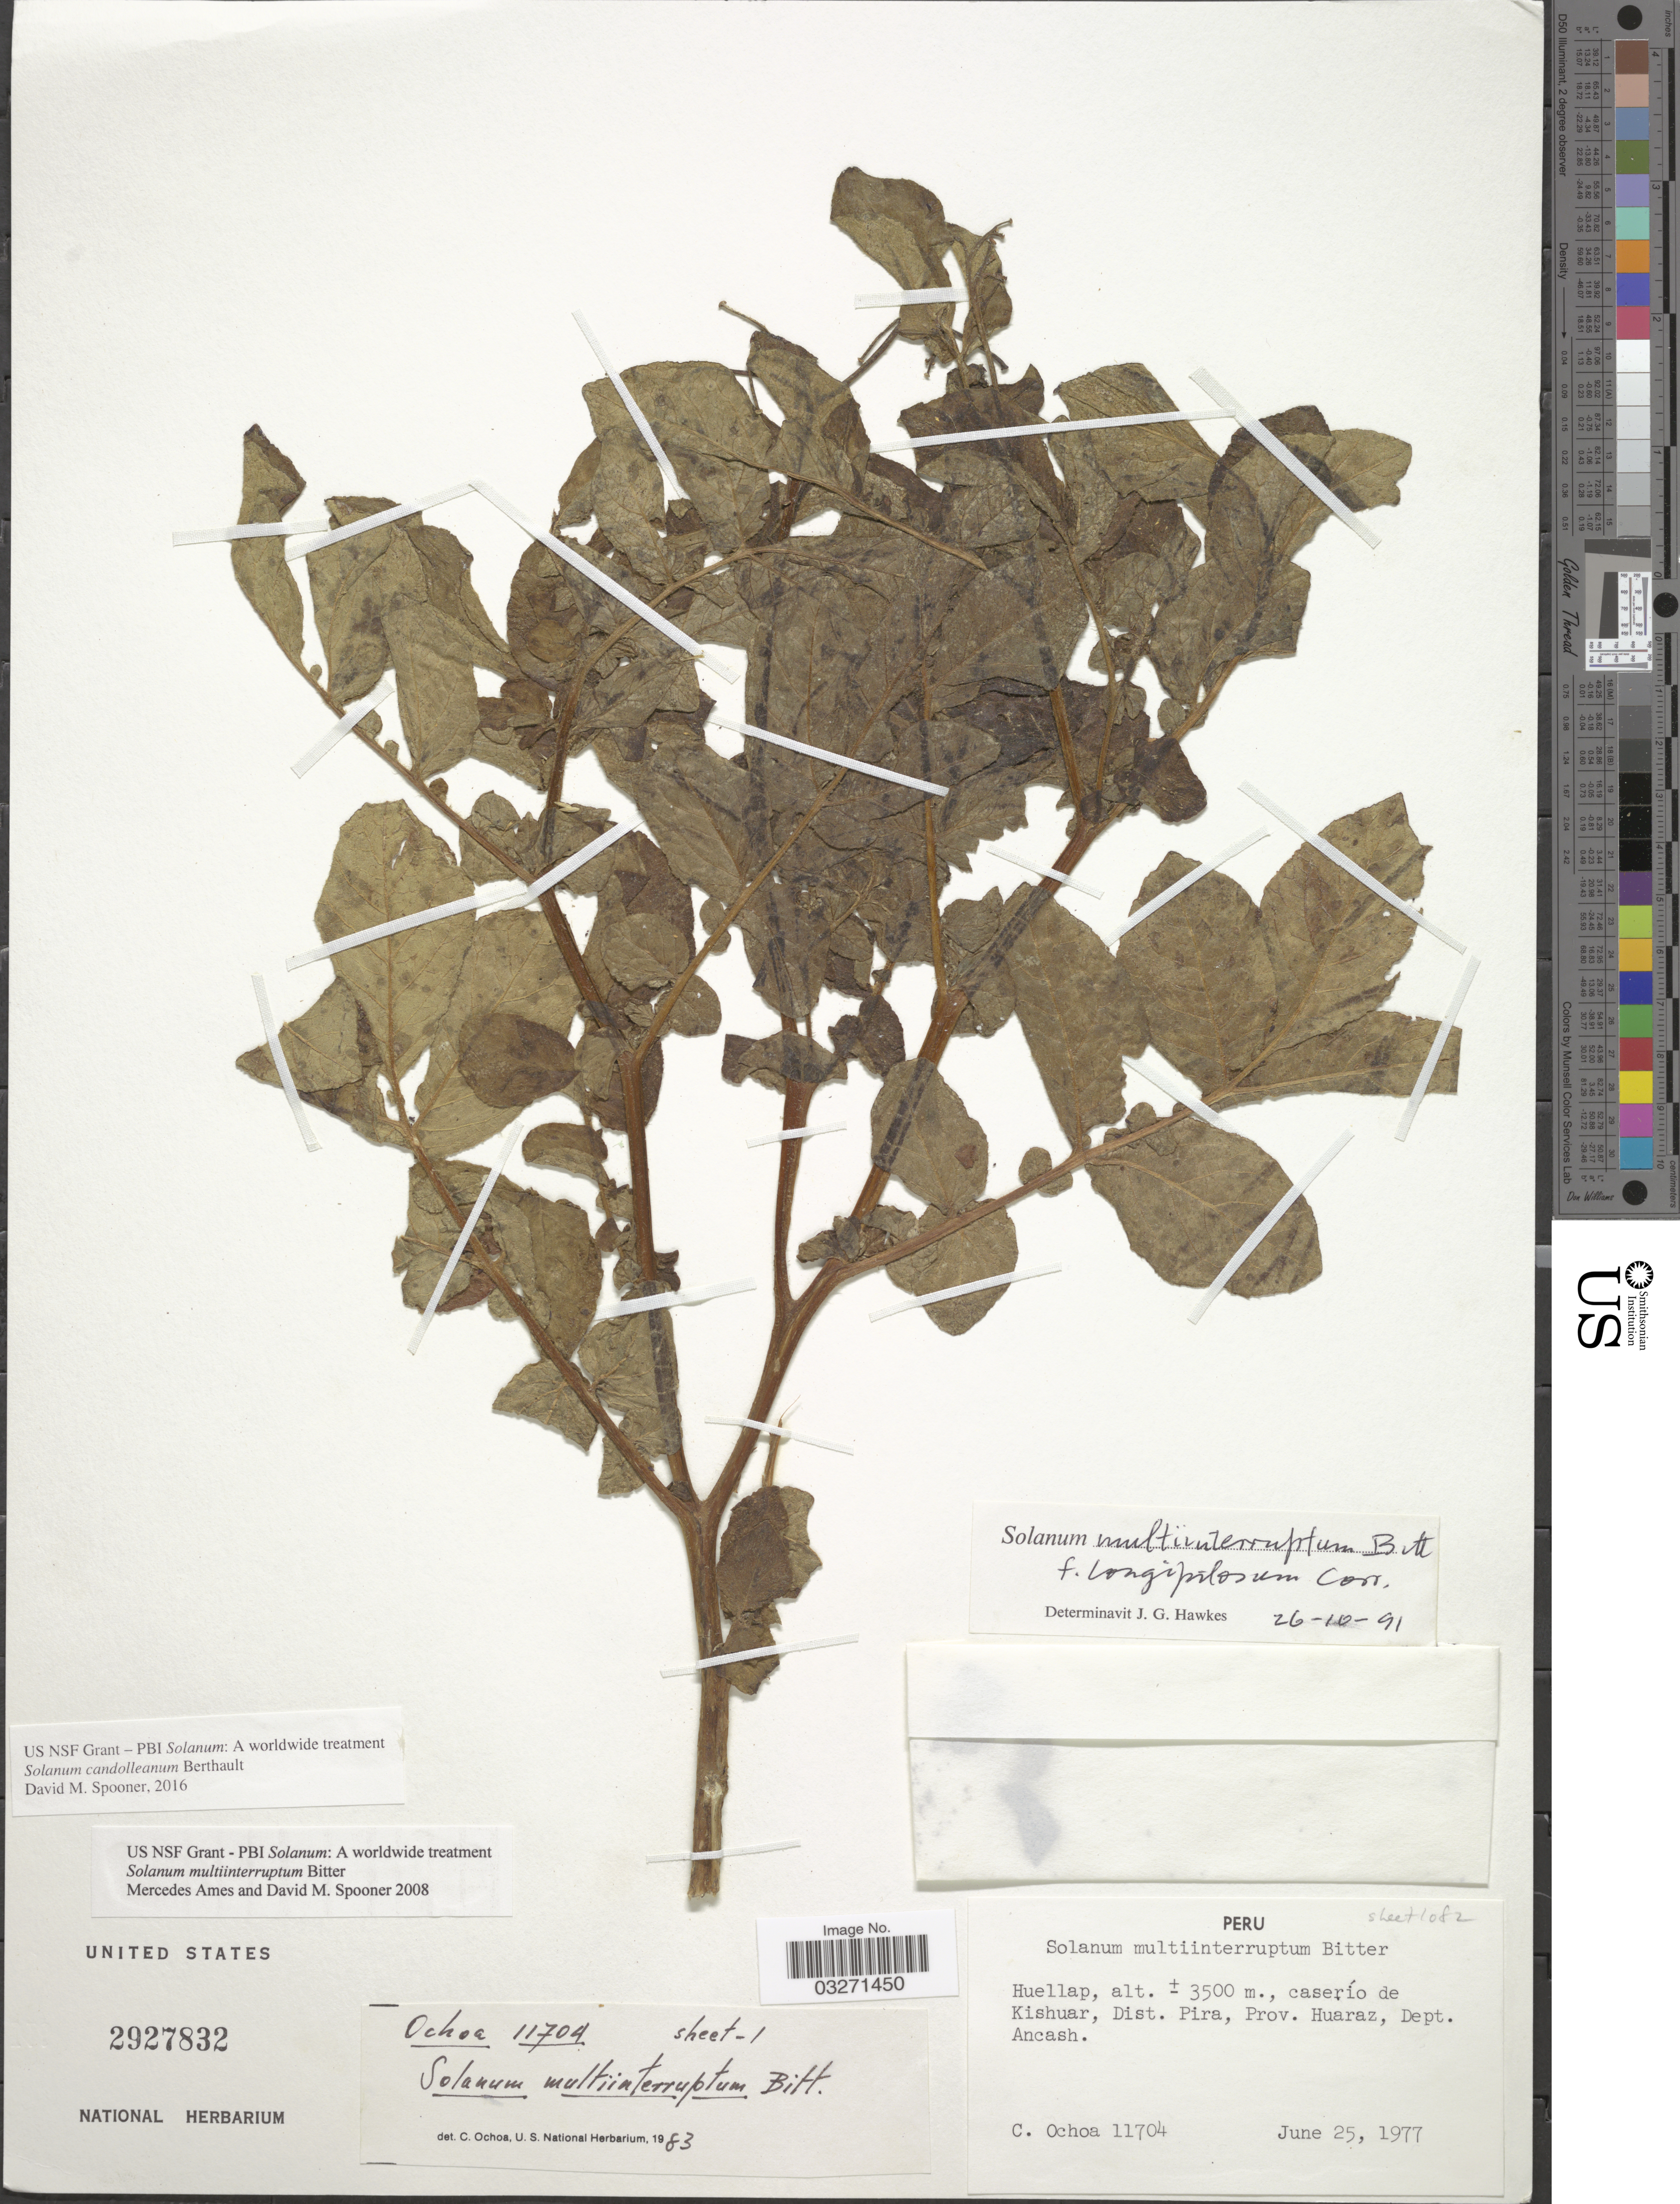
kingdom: Plantae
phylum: Tracheophyta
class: Magnoliopsida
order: Solanales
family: Solanaceae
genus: Solanum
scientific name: Solanum candolleanum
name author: Berthault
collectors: C. Ochoa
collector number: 11704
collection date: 1977-06-25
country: Peru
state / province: Ancash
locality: Huellap, caserío de Kishuar, Dist. Pira, Prov. Huaraz, Dept. Ancash.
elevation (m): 3500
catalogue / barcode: US 2927832